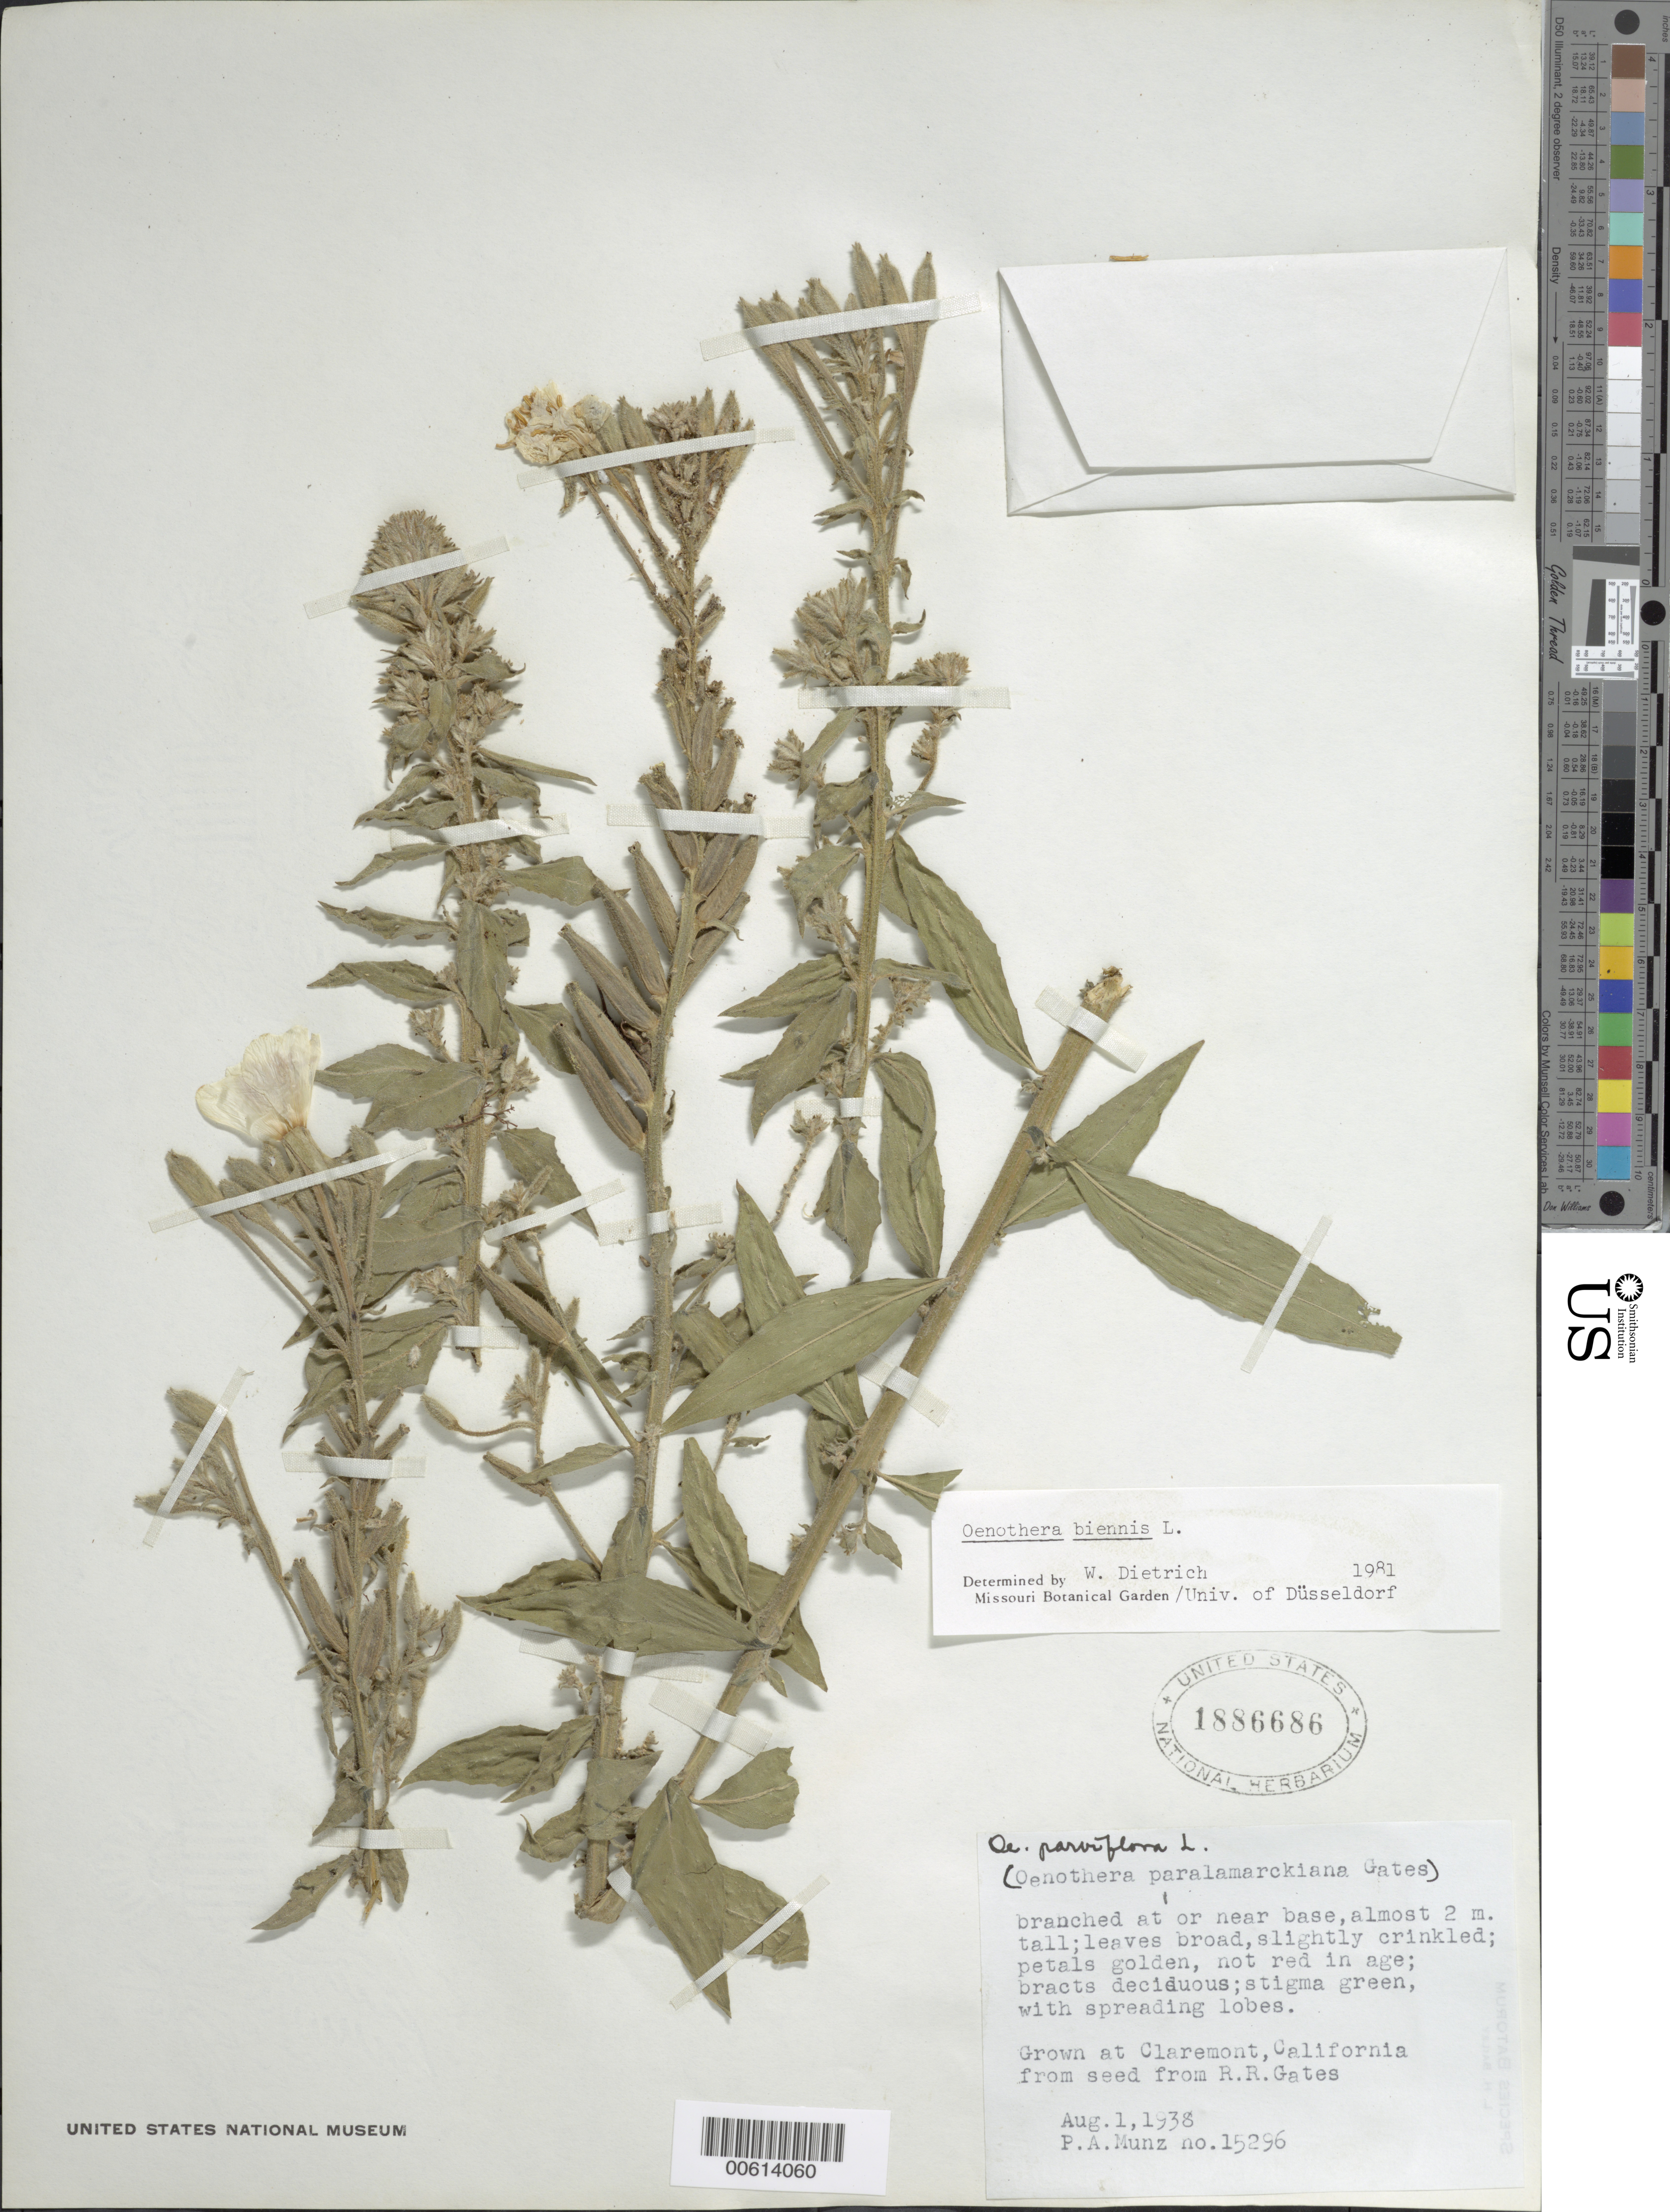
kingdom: Plantae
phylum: Tracheophyta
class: Magnoliopsida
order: Myrtales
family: Onagraceae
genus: Oenothera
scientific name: Oenothera biennis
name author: L.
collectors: P. A. Munz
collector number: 15296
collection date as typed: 01 Aug 1938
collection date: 1938-08-01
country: United States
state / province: California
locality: Claremont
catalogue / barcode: US 1886686